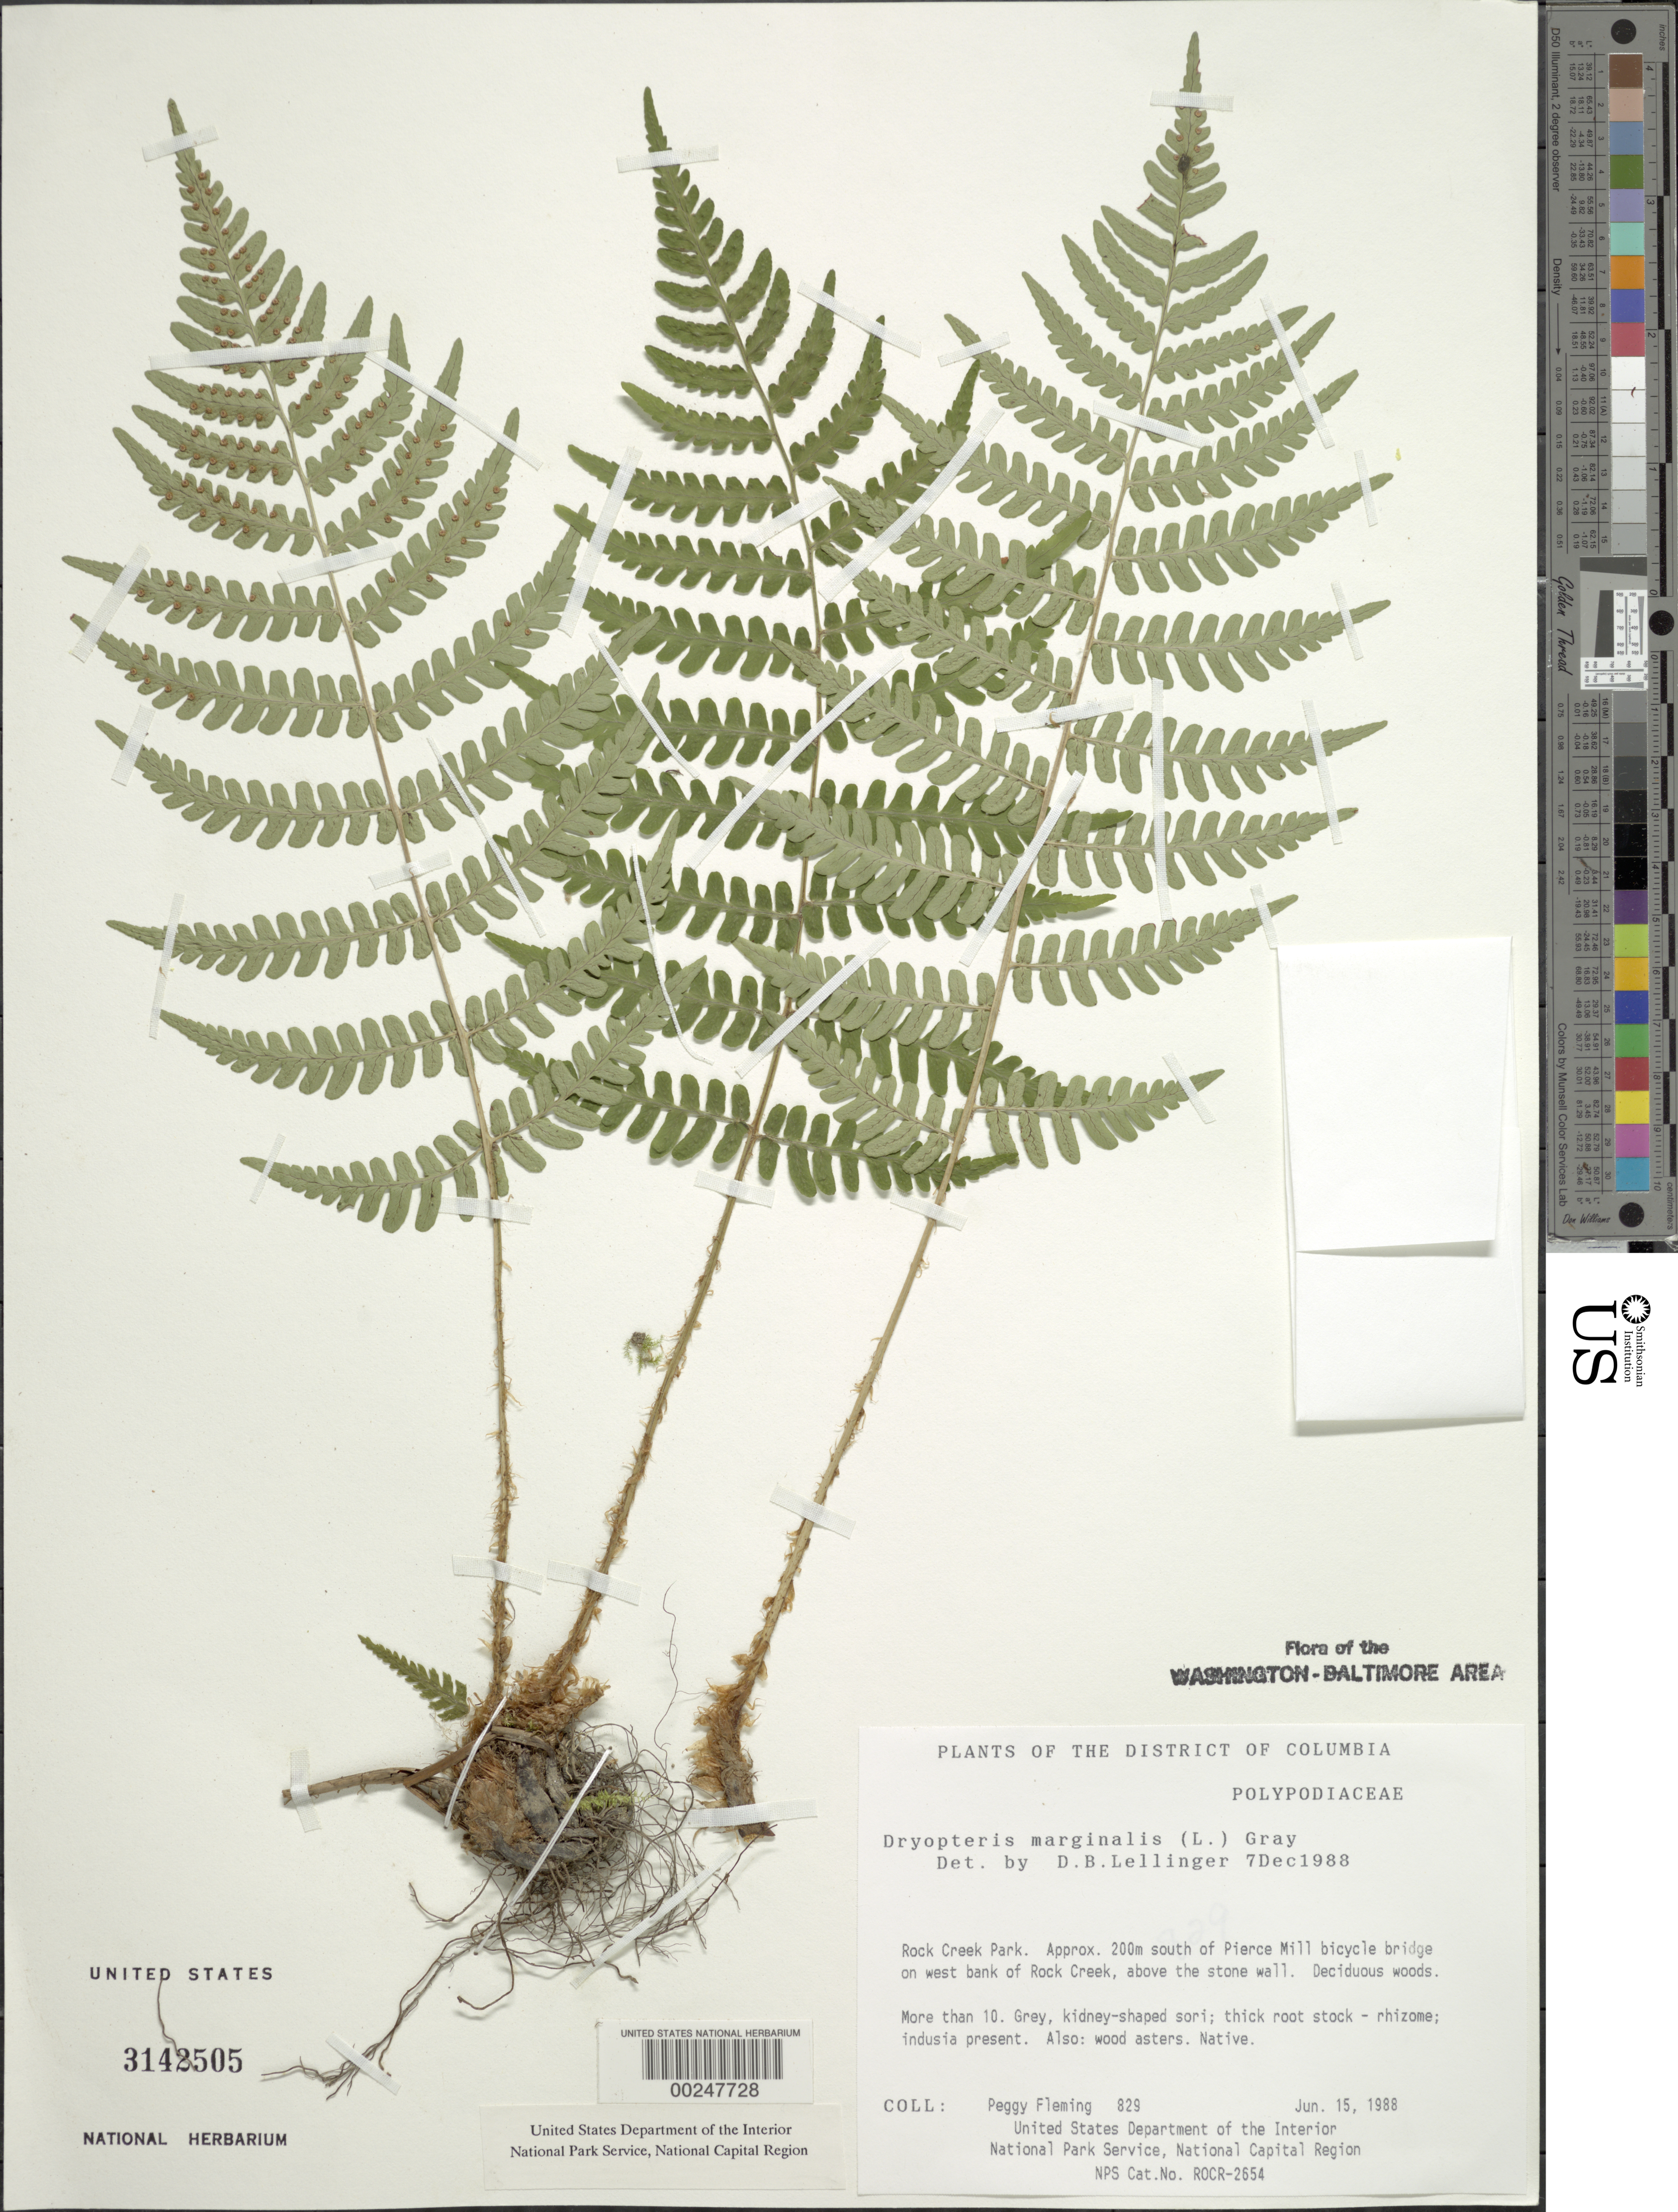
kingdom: Plantae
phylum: Tracheophyta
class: Polypodiopsida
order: Polypodiales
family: Dryopteridaceae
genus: Dryopteris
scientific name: Dryopteris marginalis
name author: (L.) A. Gray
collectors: P. Fleming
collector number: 829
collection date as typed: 15 Jun 1988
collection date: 1988-06-15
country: United States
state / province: District of Columbia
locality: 299m S of Pierce Mill Bicycle Bridge on W bank of Rock Creek, above the stone wall Rock Creek Park and Vicinity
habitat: Deciduous woods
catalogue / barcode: US 3142505